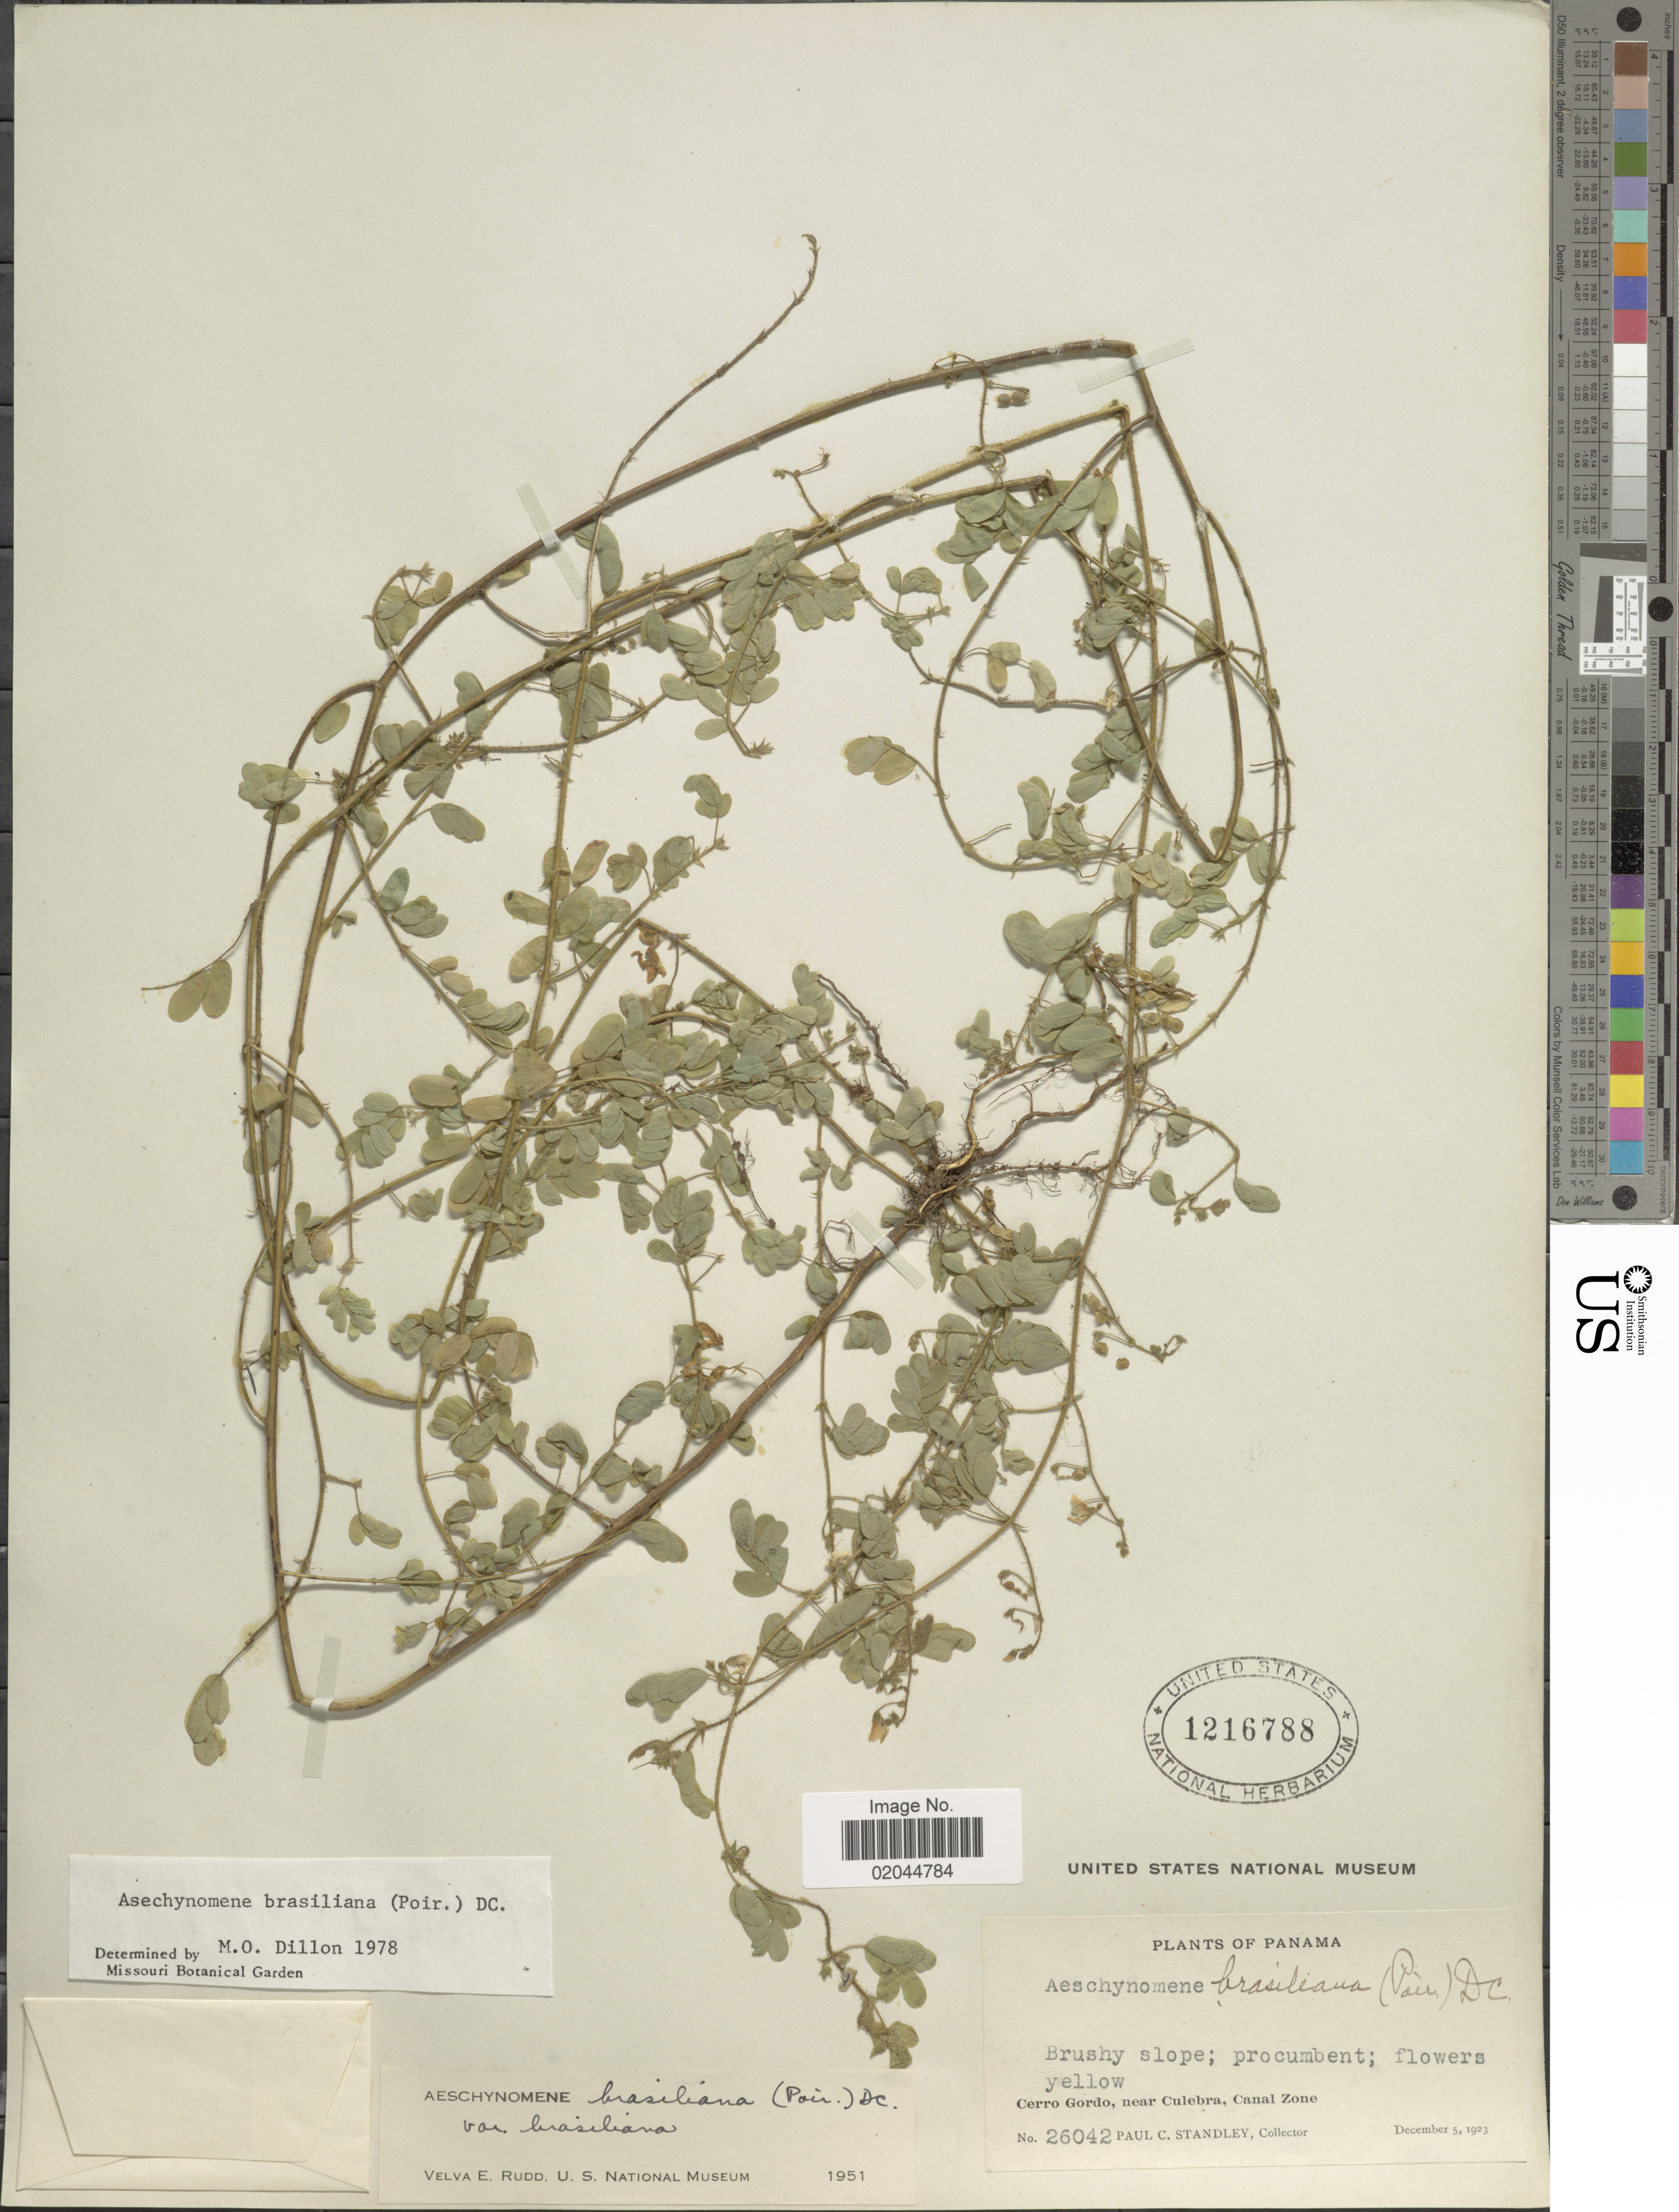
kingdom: Plantae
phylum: Tracheophyta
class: Magnoliopsida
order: Fabales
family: Fabaceae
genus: Aeschynomene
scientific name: Aeschynomene brasiliana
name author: (Poir.) DC.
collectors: P. C. Standley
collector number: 26042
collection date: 1923-12-05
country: Panama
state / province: Colón / Panamá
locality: Cerro Gordo, near Culebra, Canal Zone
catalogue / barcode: US 1216788